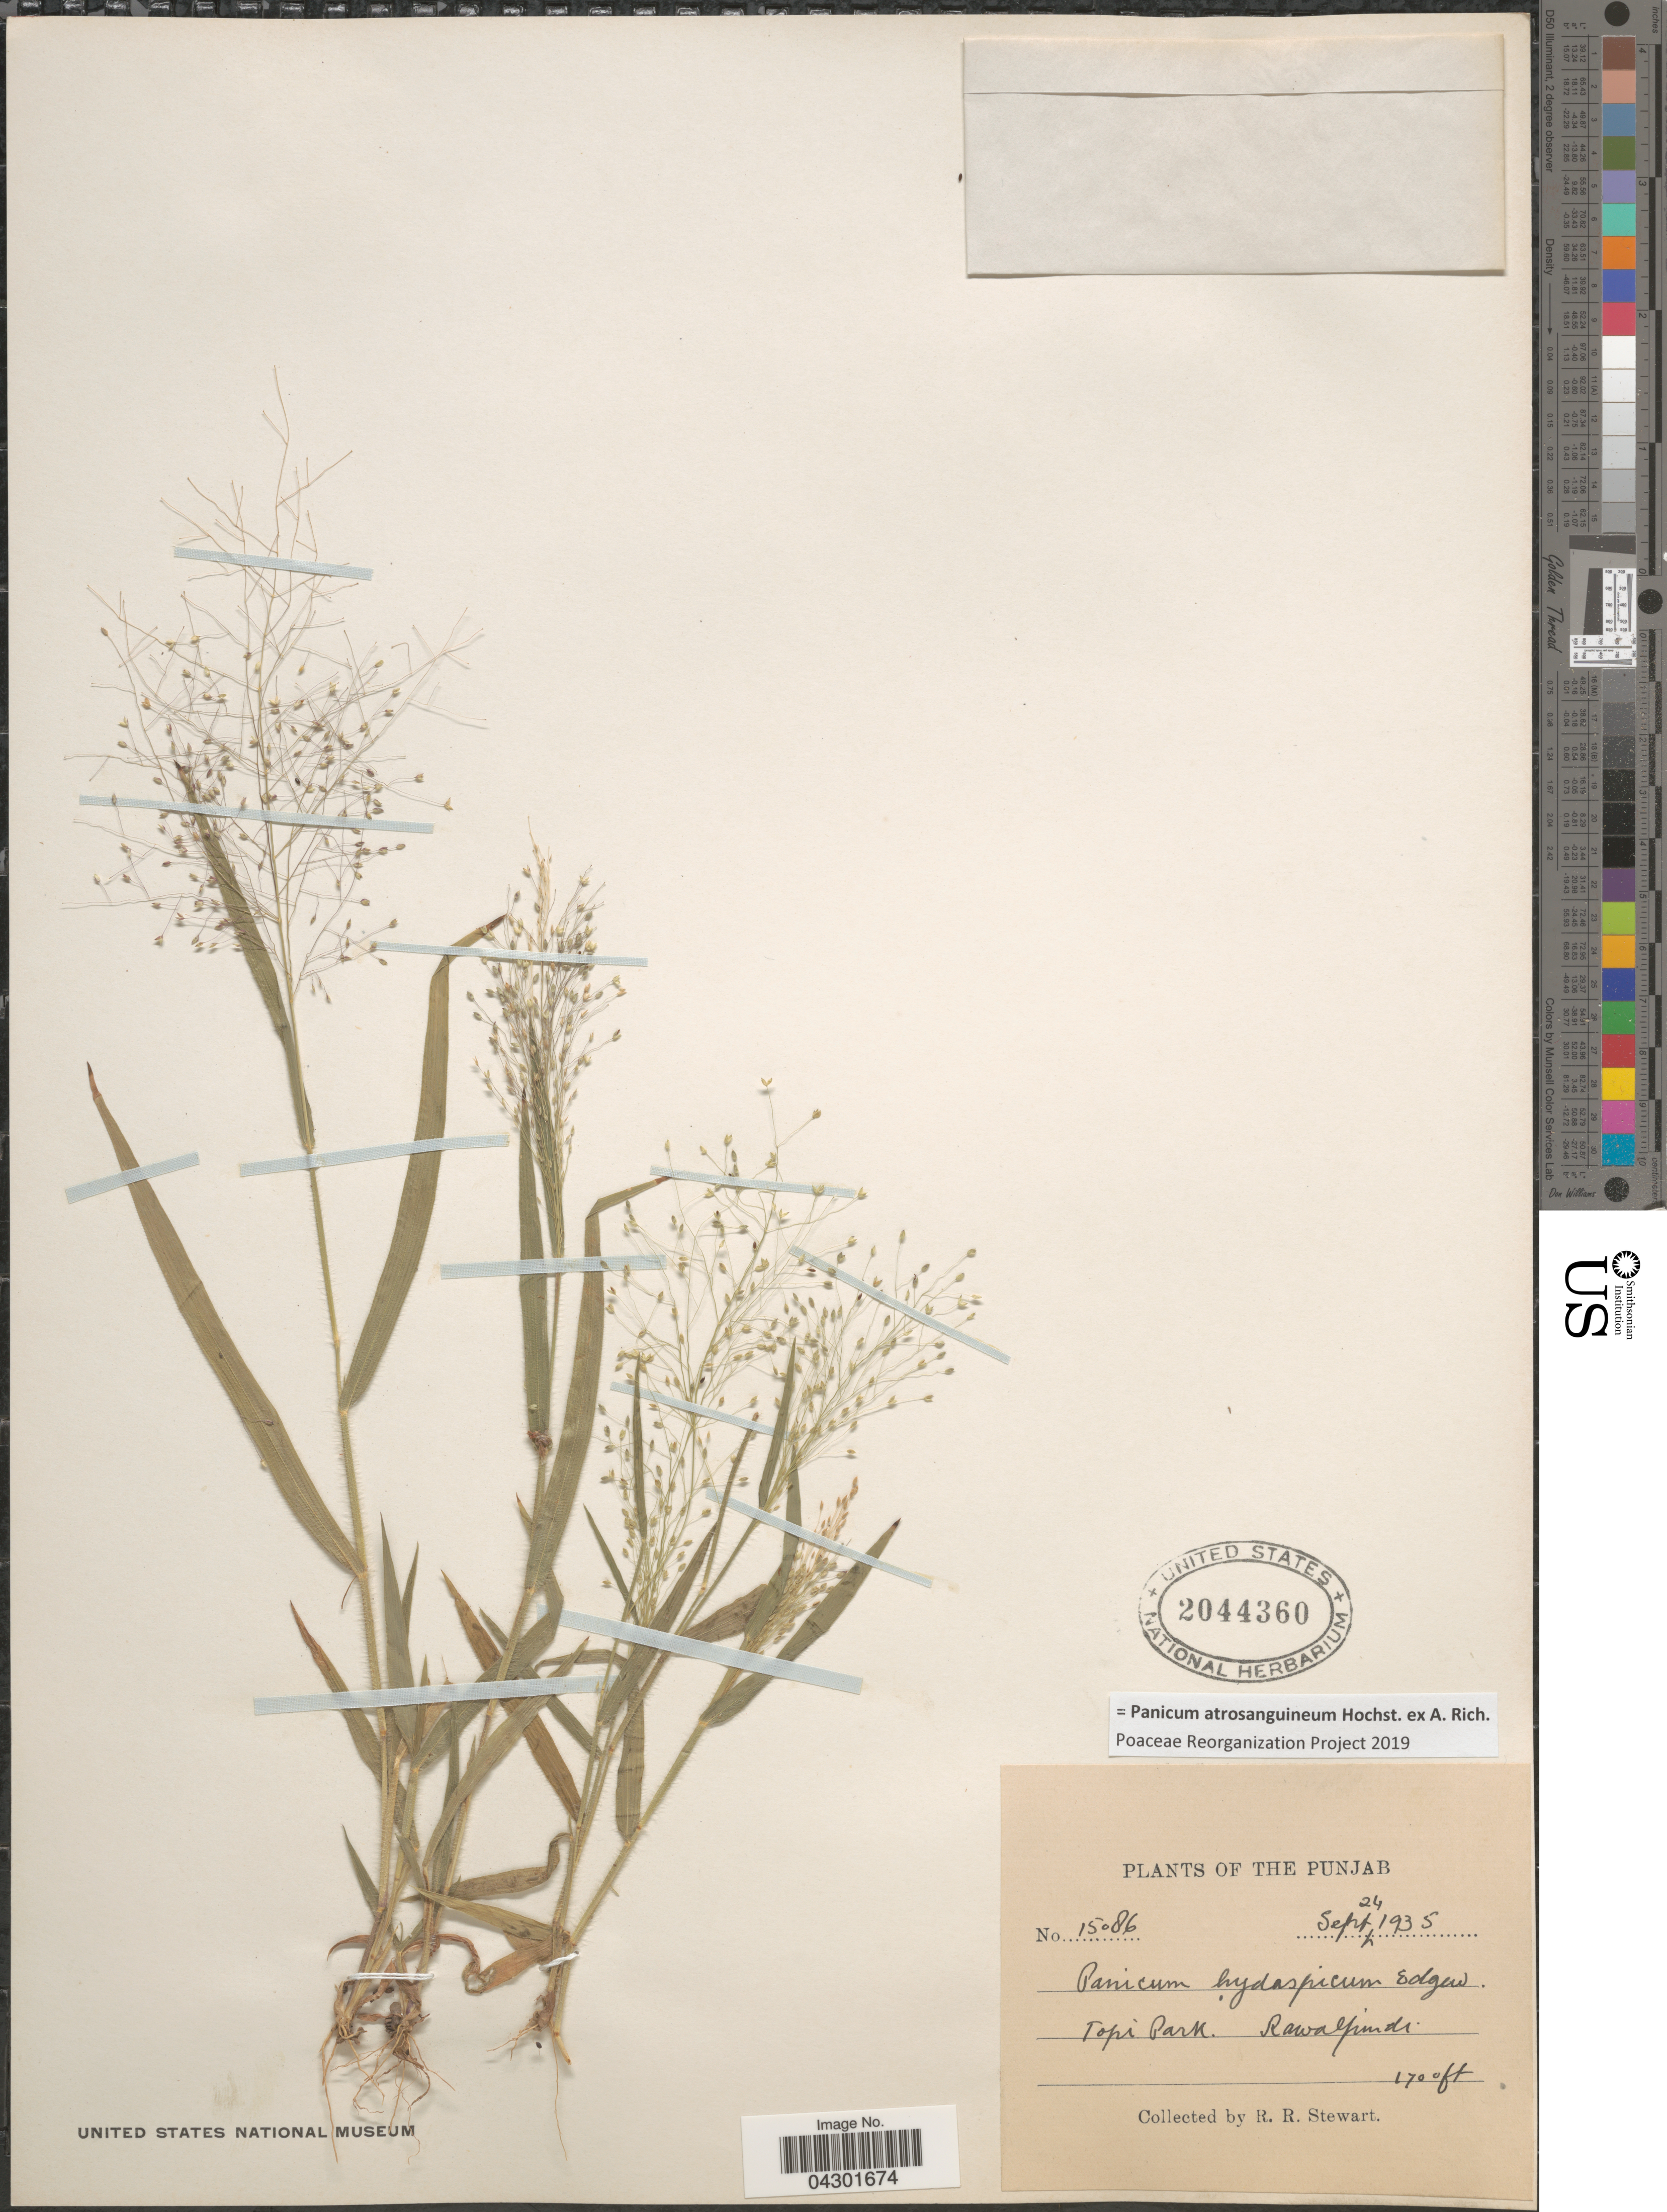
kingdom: Plantae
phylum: Tracheophyta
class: Liliopsida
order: Poales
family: Poaceae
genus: Panicum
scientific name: Panicum atrosanguineum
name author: Hochst. ex A. Rich.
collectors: R. Stewart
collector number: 15086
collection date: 1935-09-24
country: Pakistan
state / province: Punjab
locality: Topi Park. Rawalpindi.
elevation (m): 518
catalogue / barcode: US 2044360